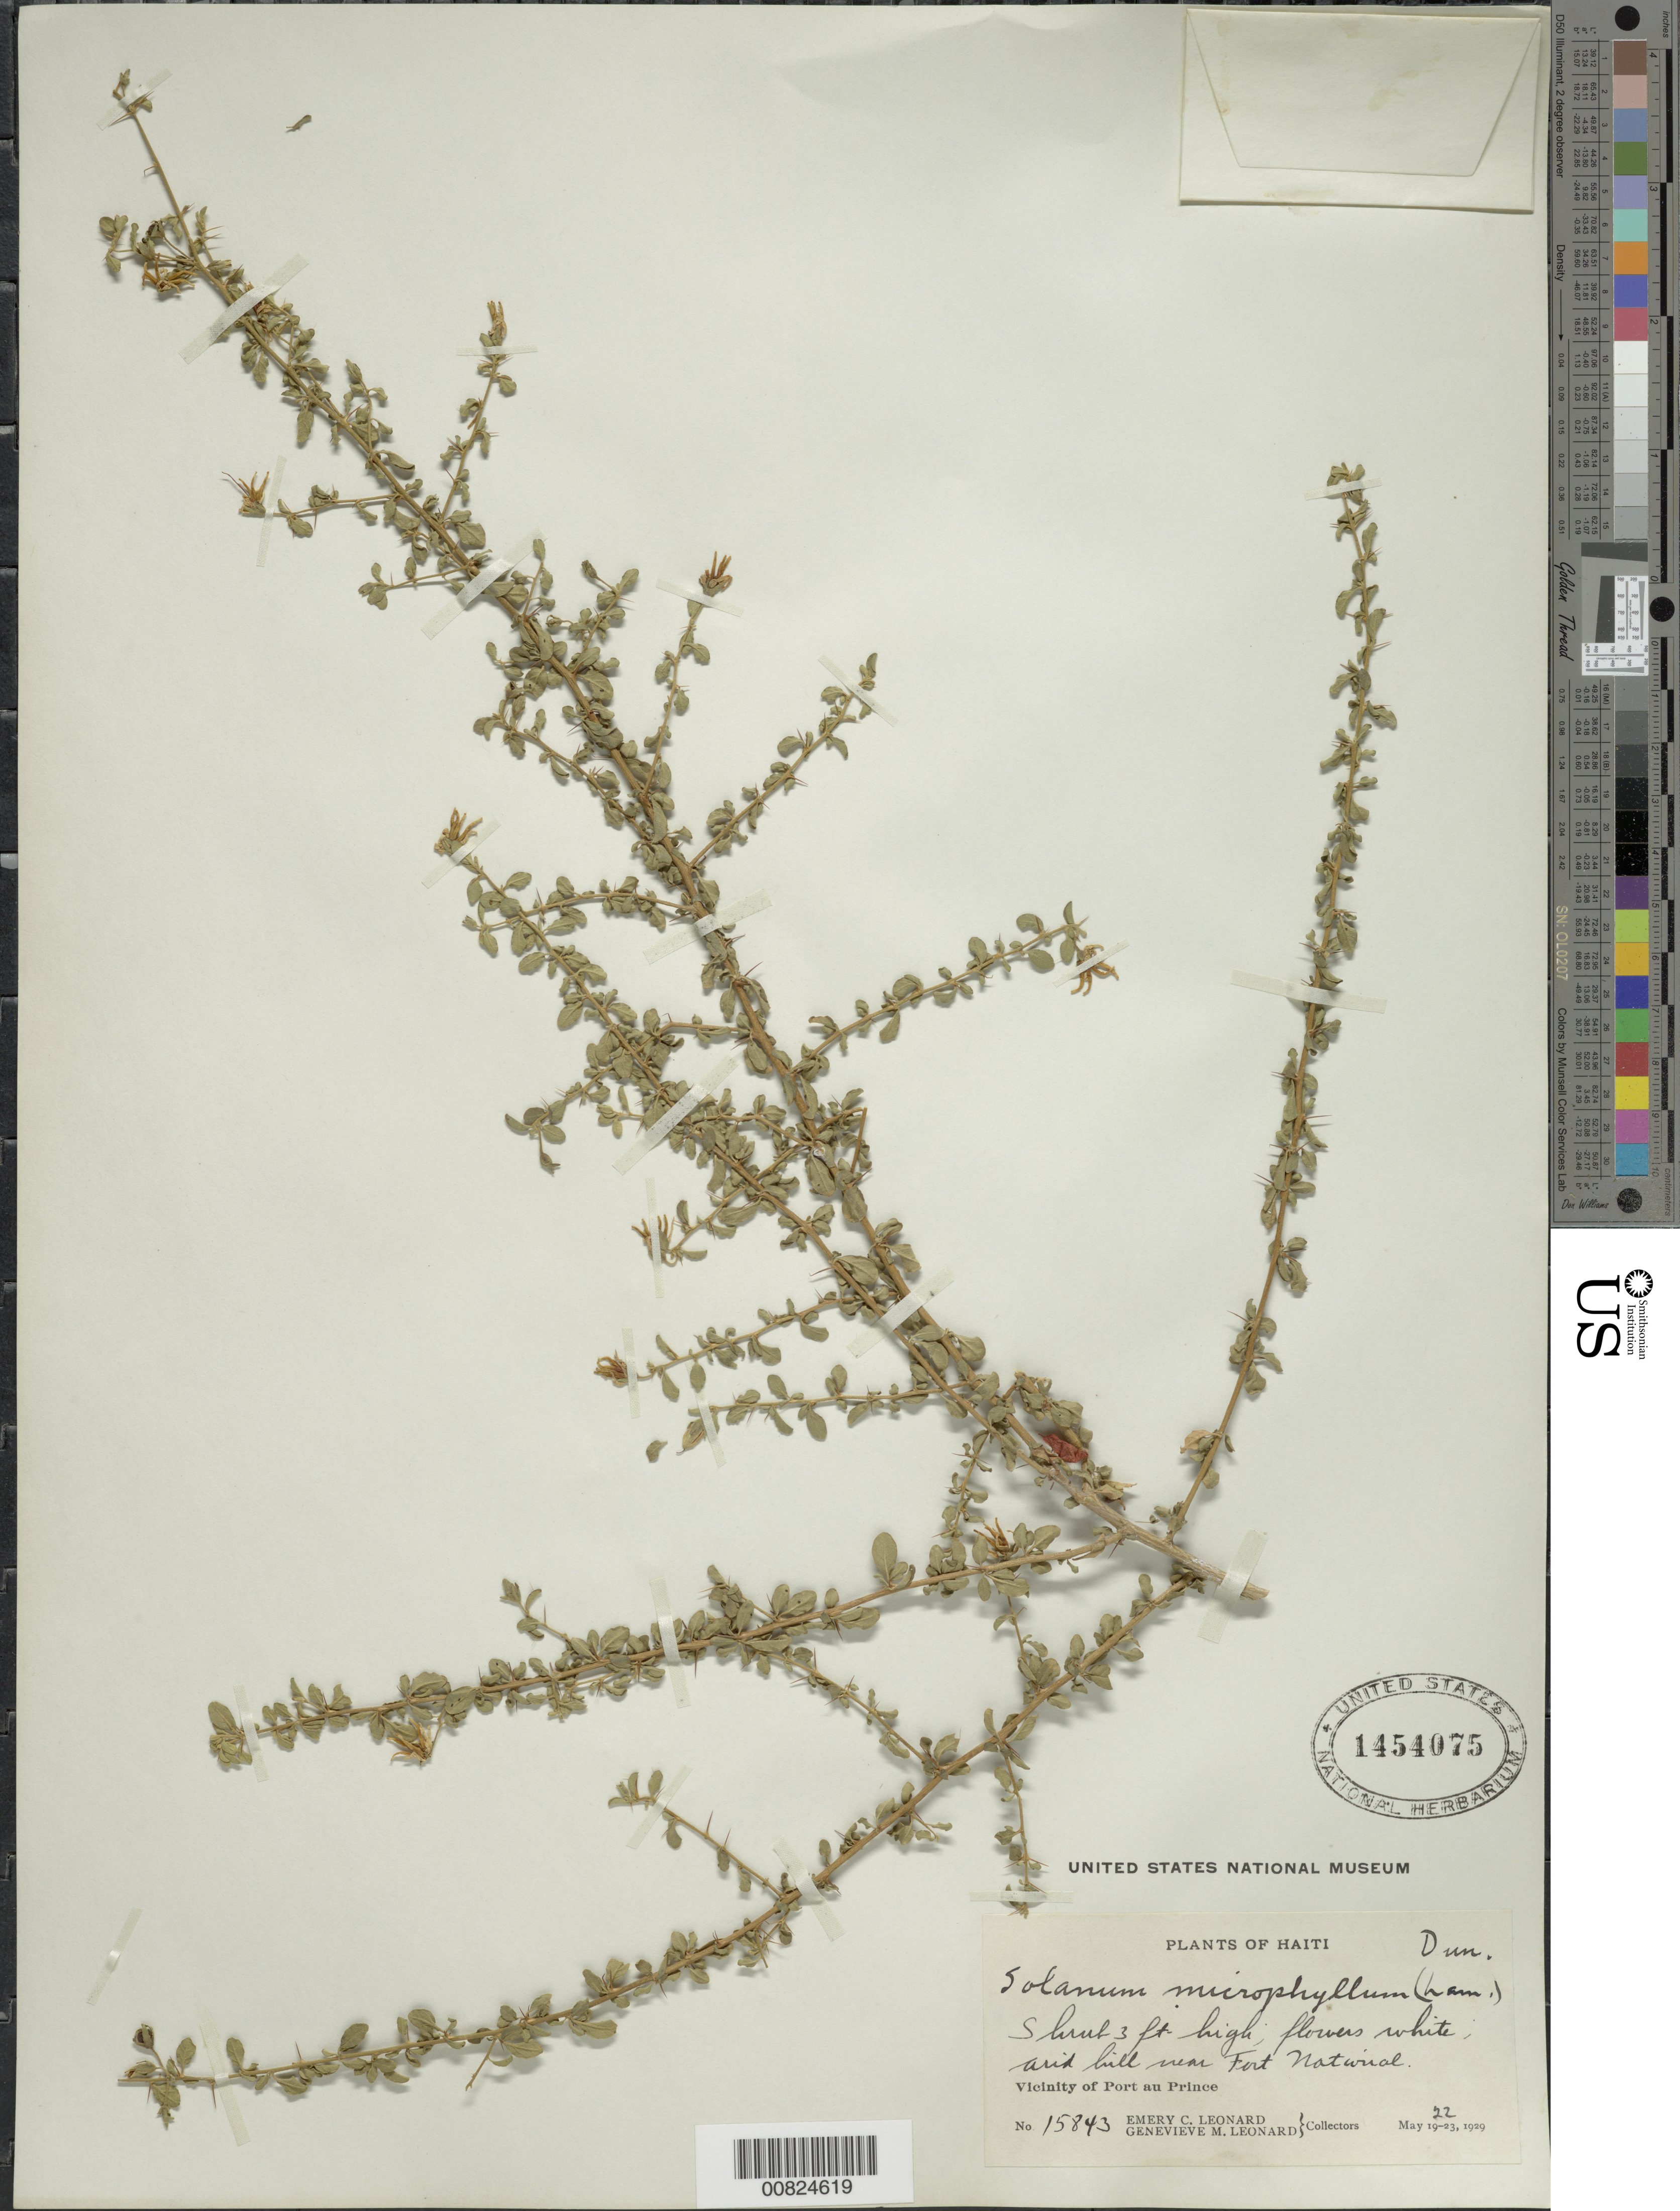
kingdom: Plantae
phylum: Tracheophyta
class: Magnoliopsida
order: Solanales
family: Solanaceae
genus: Solanum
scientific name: Solanum microphyllum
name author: Hawkes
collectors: E. C. Leonard & G. M. Leonard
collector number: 15843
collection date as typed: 22 May 1929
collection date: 1929-05-22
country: Haiti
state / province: Ouest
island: Hispaniola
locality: Vicinity of Port au Prince, near For National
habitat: Arid hill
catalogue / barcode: US 1454075